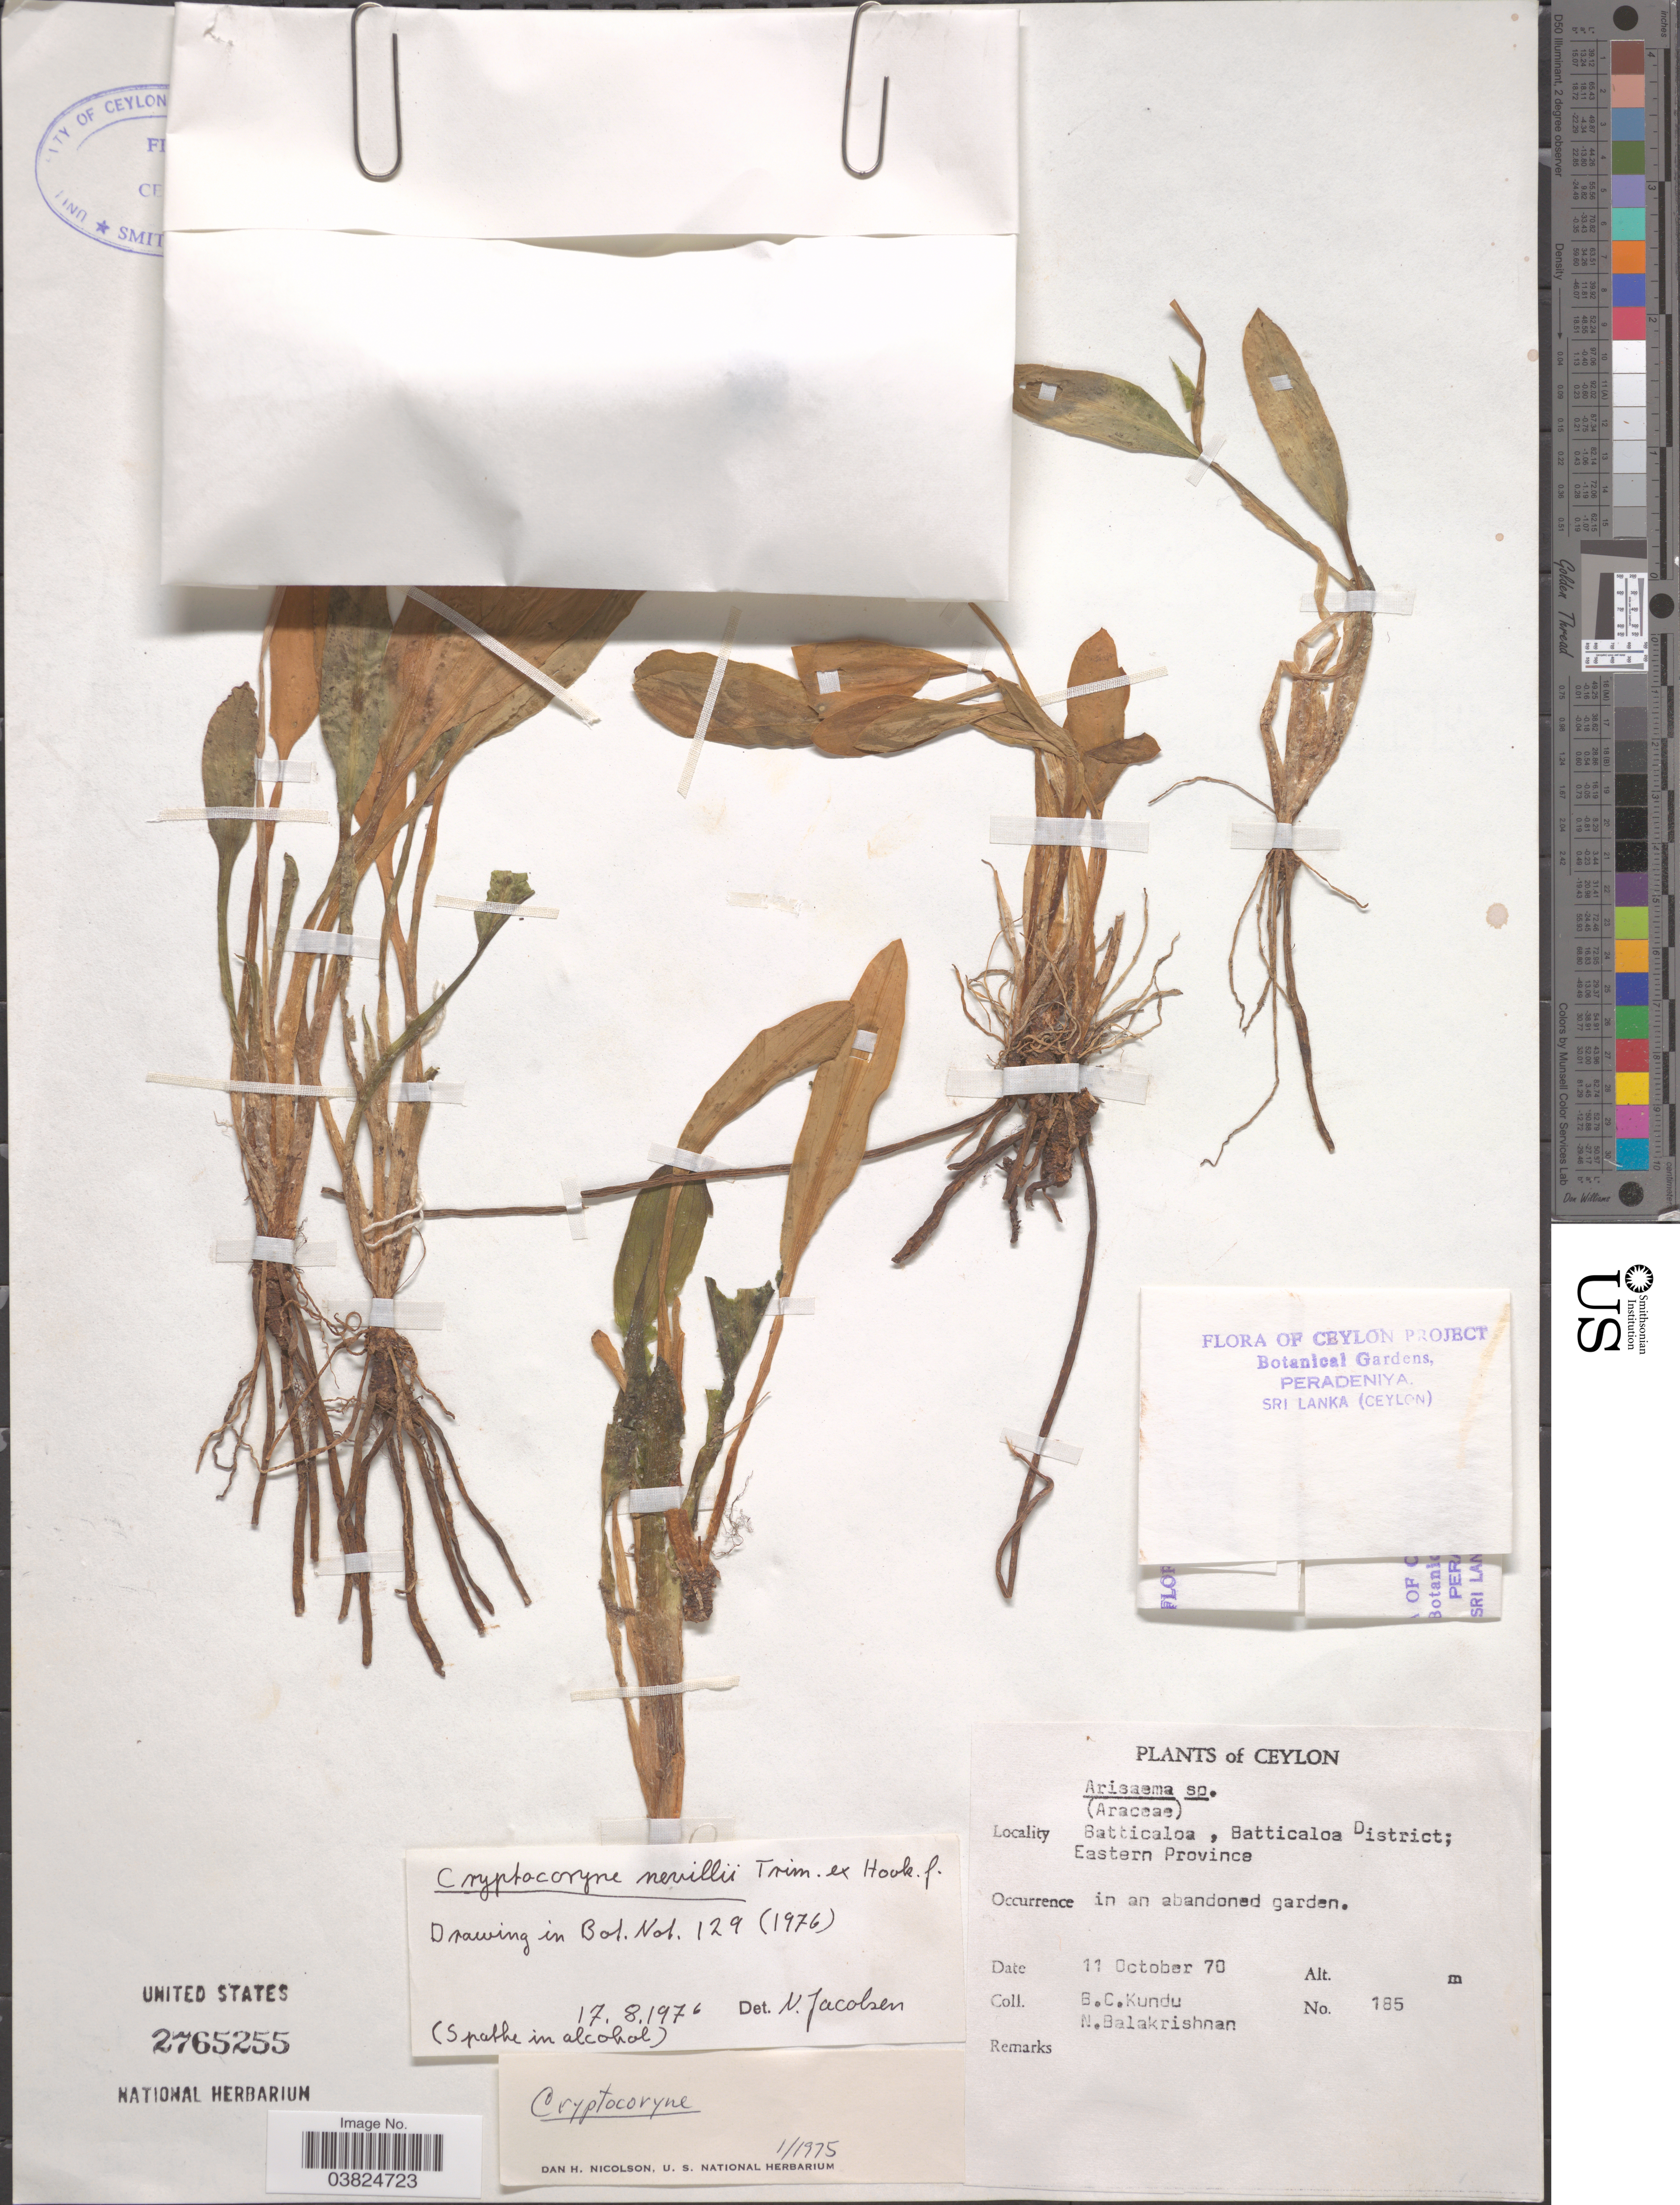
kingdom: Plantae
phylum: Tracheophyta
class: Liliopsida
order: Alismatales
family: Araceae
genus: Cryptocoryne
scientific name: Cryptocoryne nevillii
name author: Trimen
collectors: B. C. Kundu & N. Balakrishnan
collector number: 185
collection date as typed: Transcribed d/m/y: 11/10/70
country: Sri Lanka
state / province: Eastern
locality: Ceylon. Batticaloa, Batticaloa District.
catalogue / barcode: US 2765255